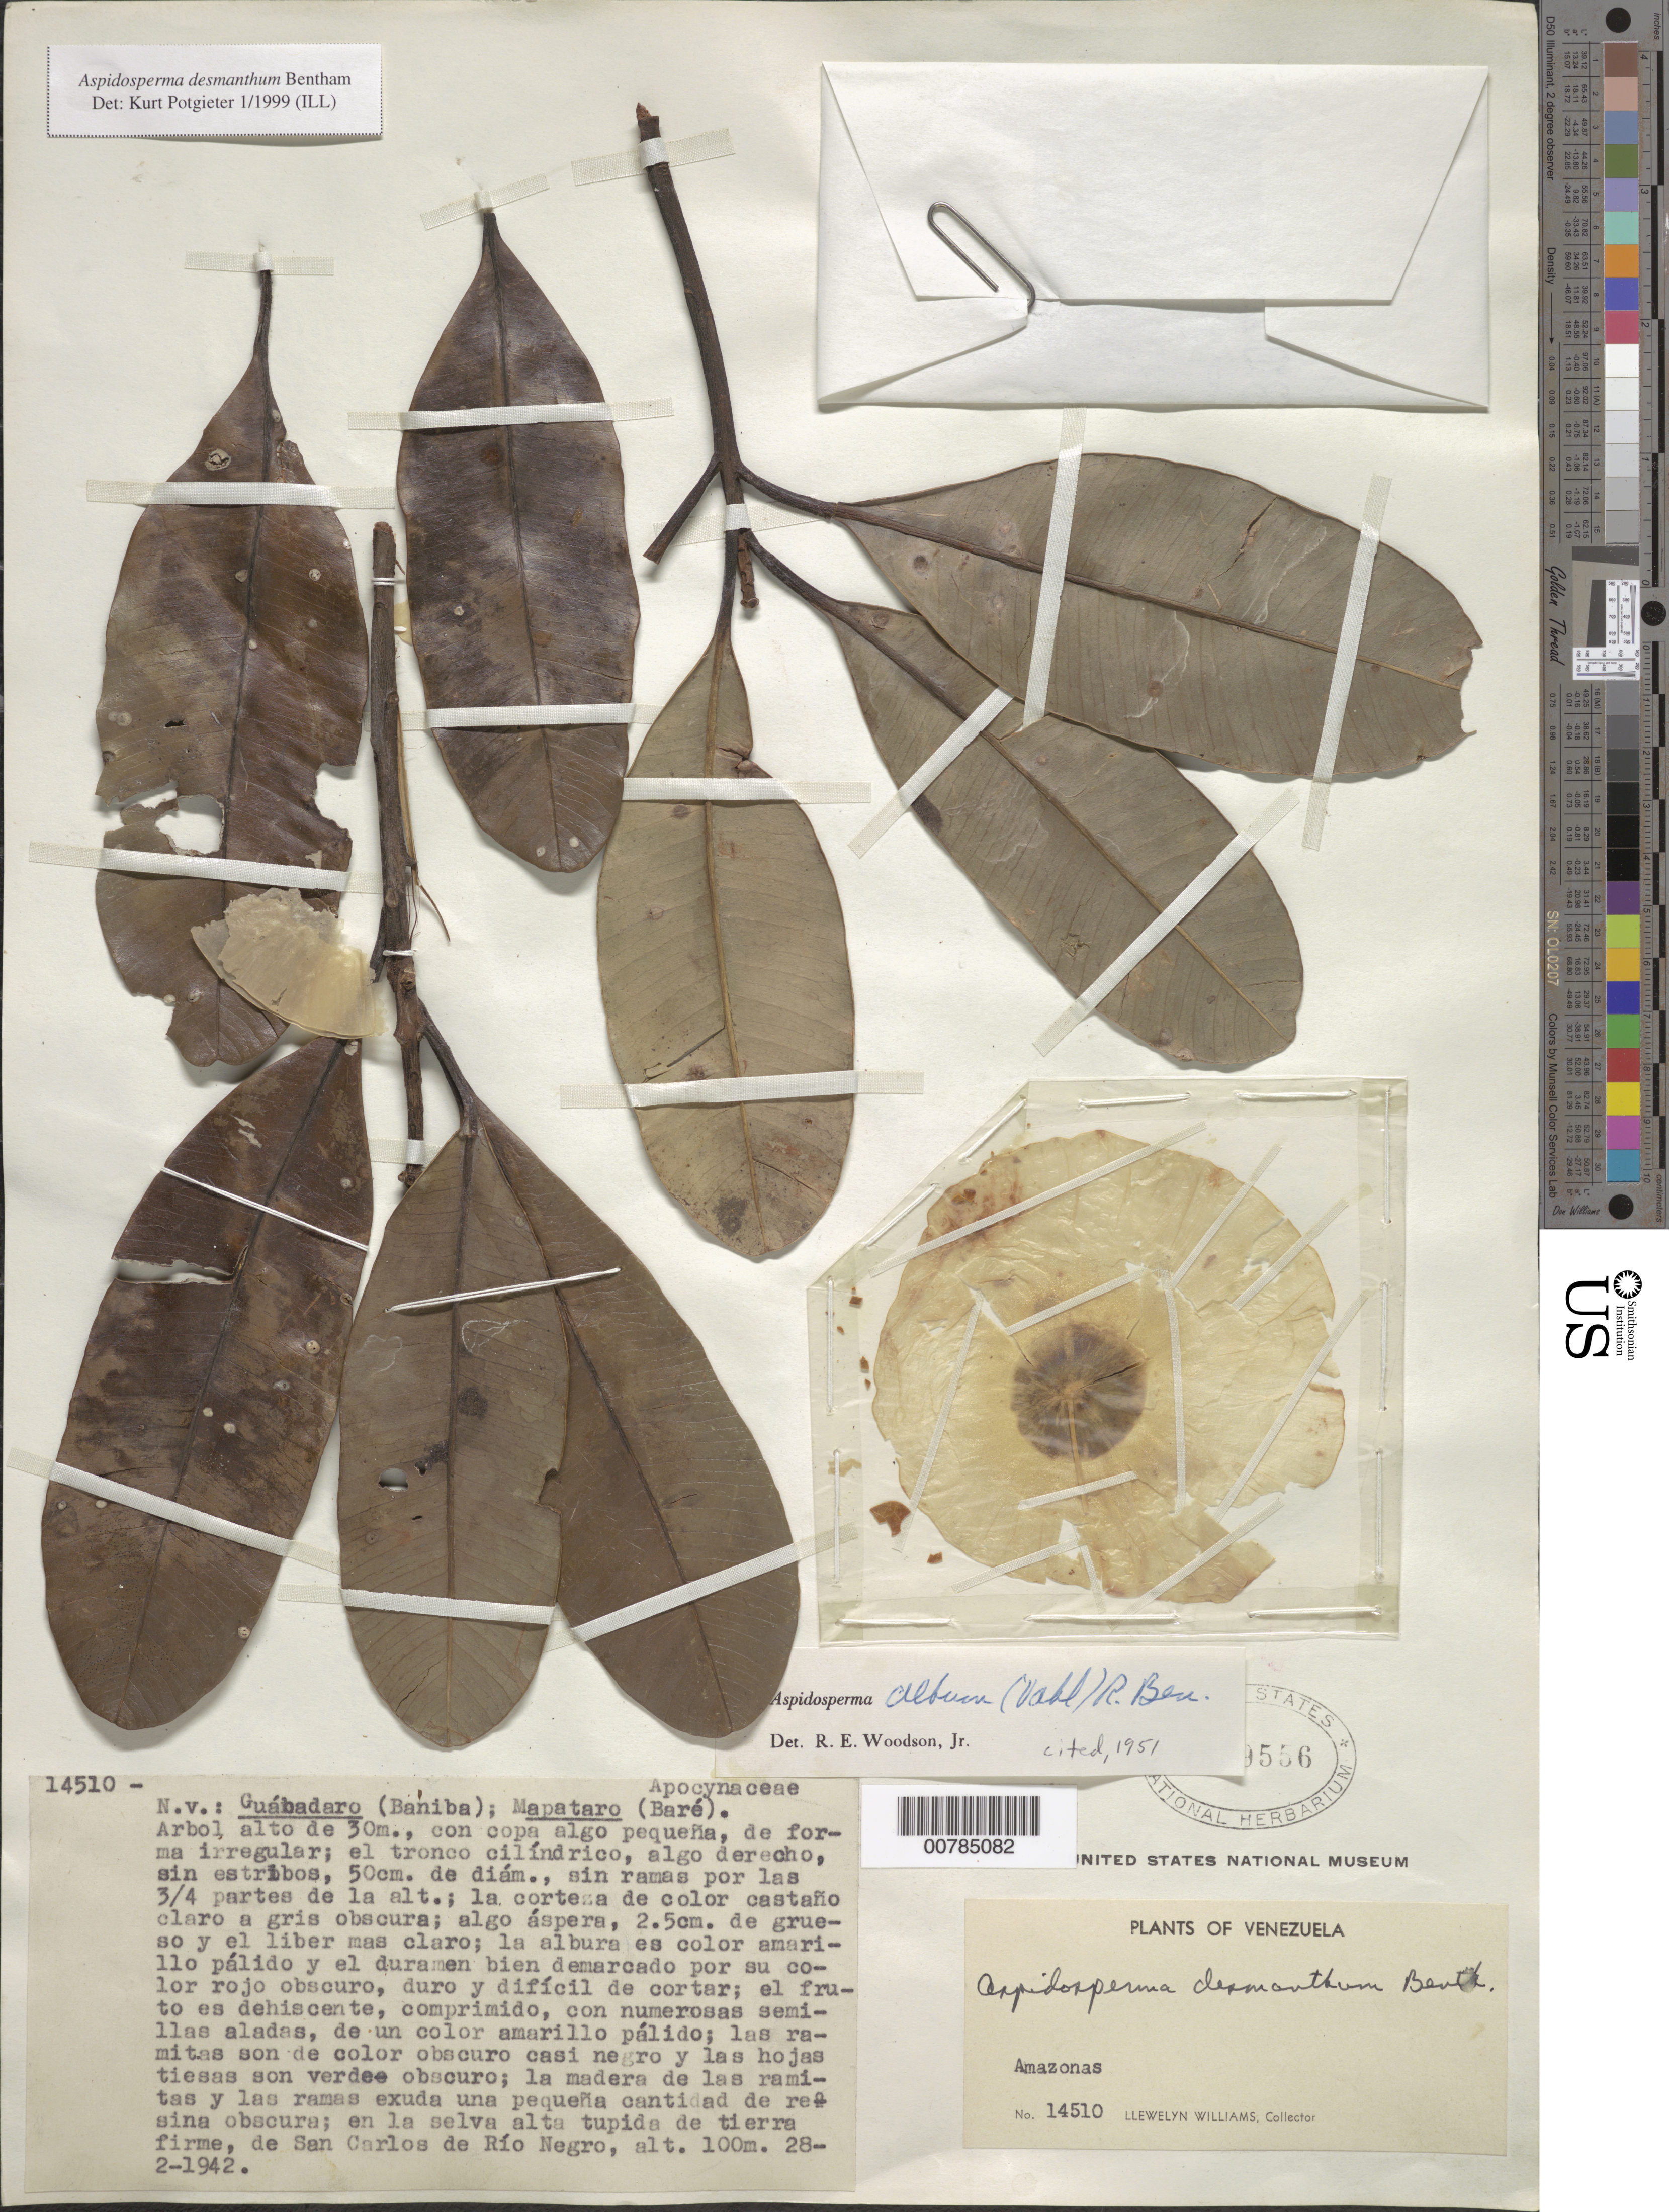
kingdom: Plantae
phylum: Tracheophyta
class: Magnoliopsida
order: Gentianales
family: Apocynaceae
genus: Aspidosperma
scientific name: Aspidosperma desmanthum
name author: Benth. ex Müll. Arg.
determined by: Potgieter, K.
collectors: Ll. Williams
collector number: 14510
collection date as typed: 28-Feb-42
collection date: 1942-02-28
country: Venezuela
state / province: Amazonas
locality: San Carlos de Río Negro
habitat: Selva alta tupida de tierra firme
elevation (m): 100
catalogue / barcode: US 1859556